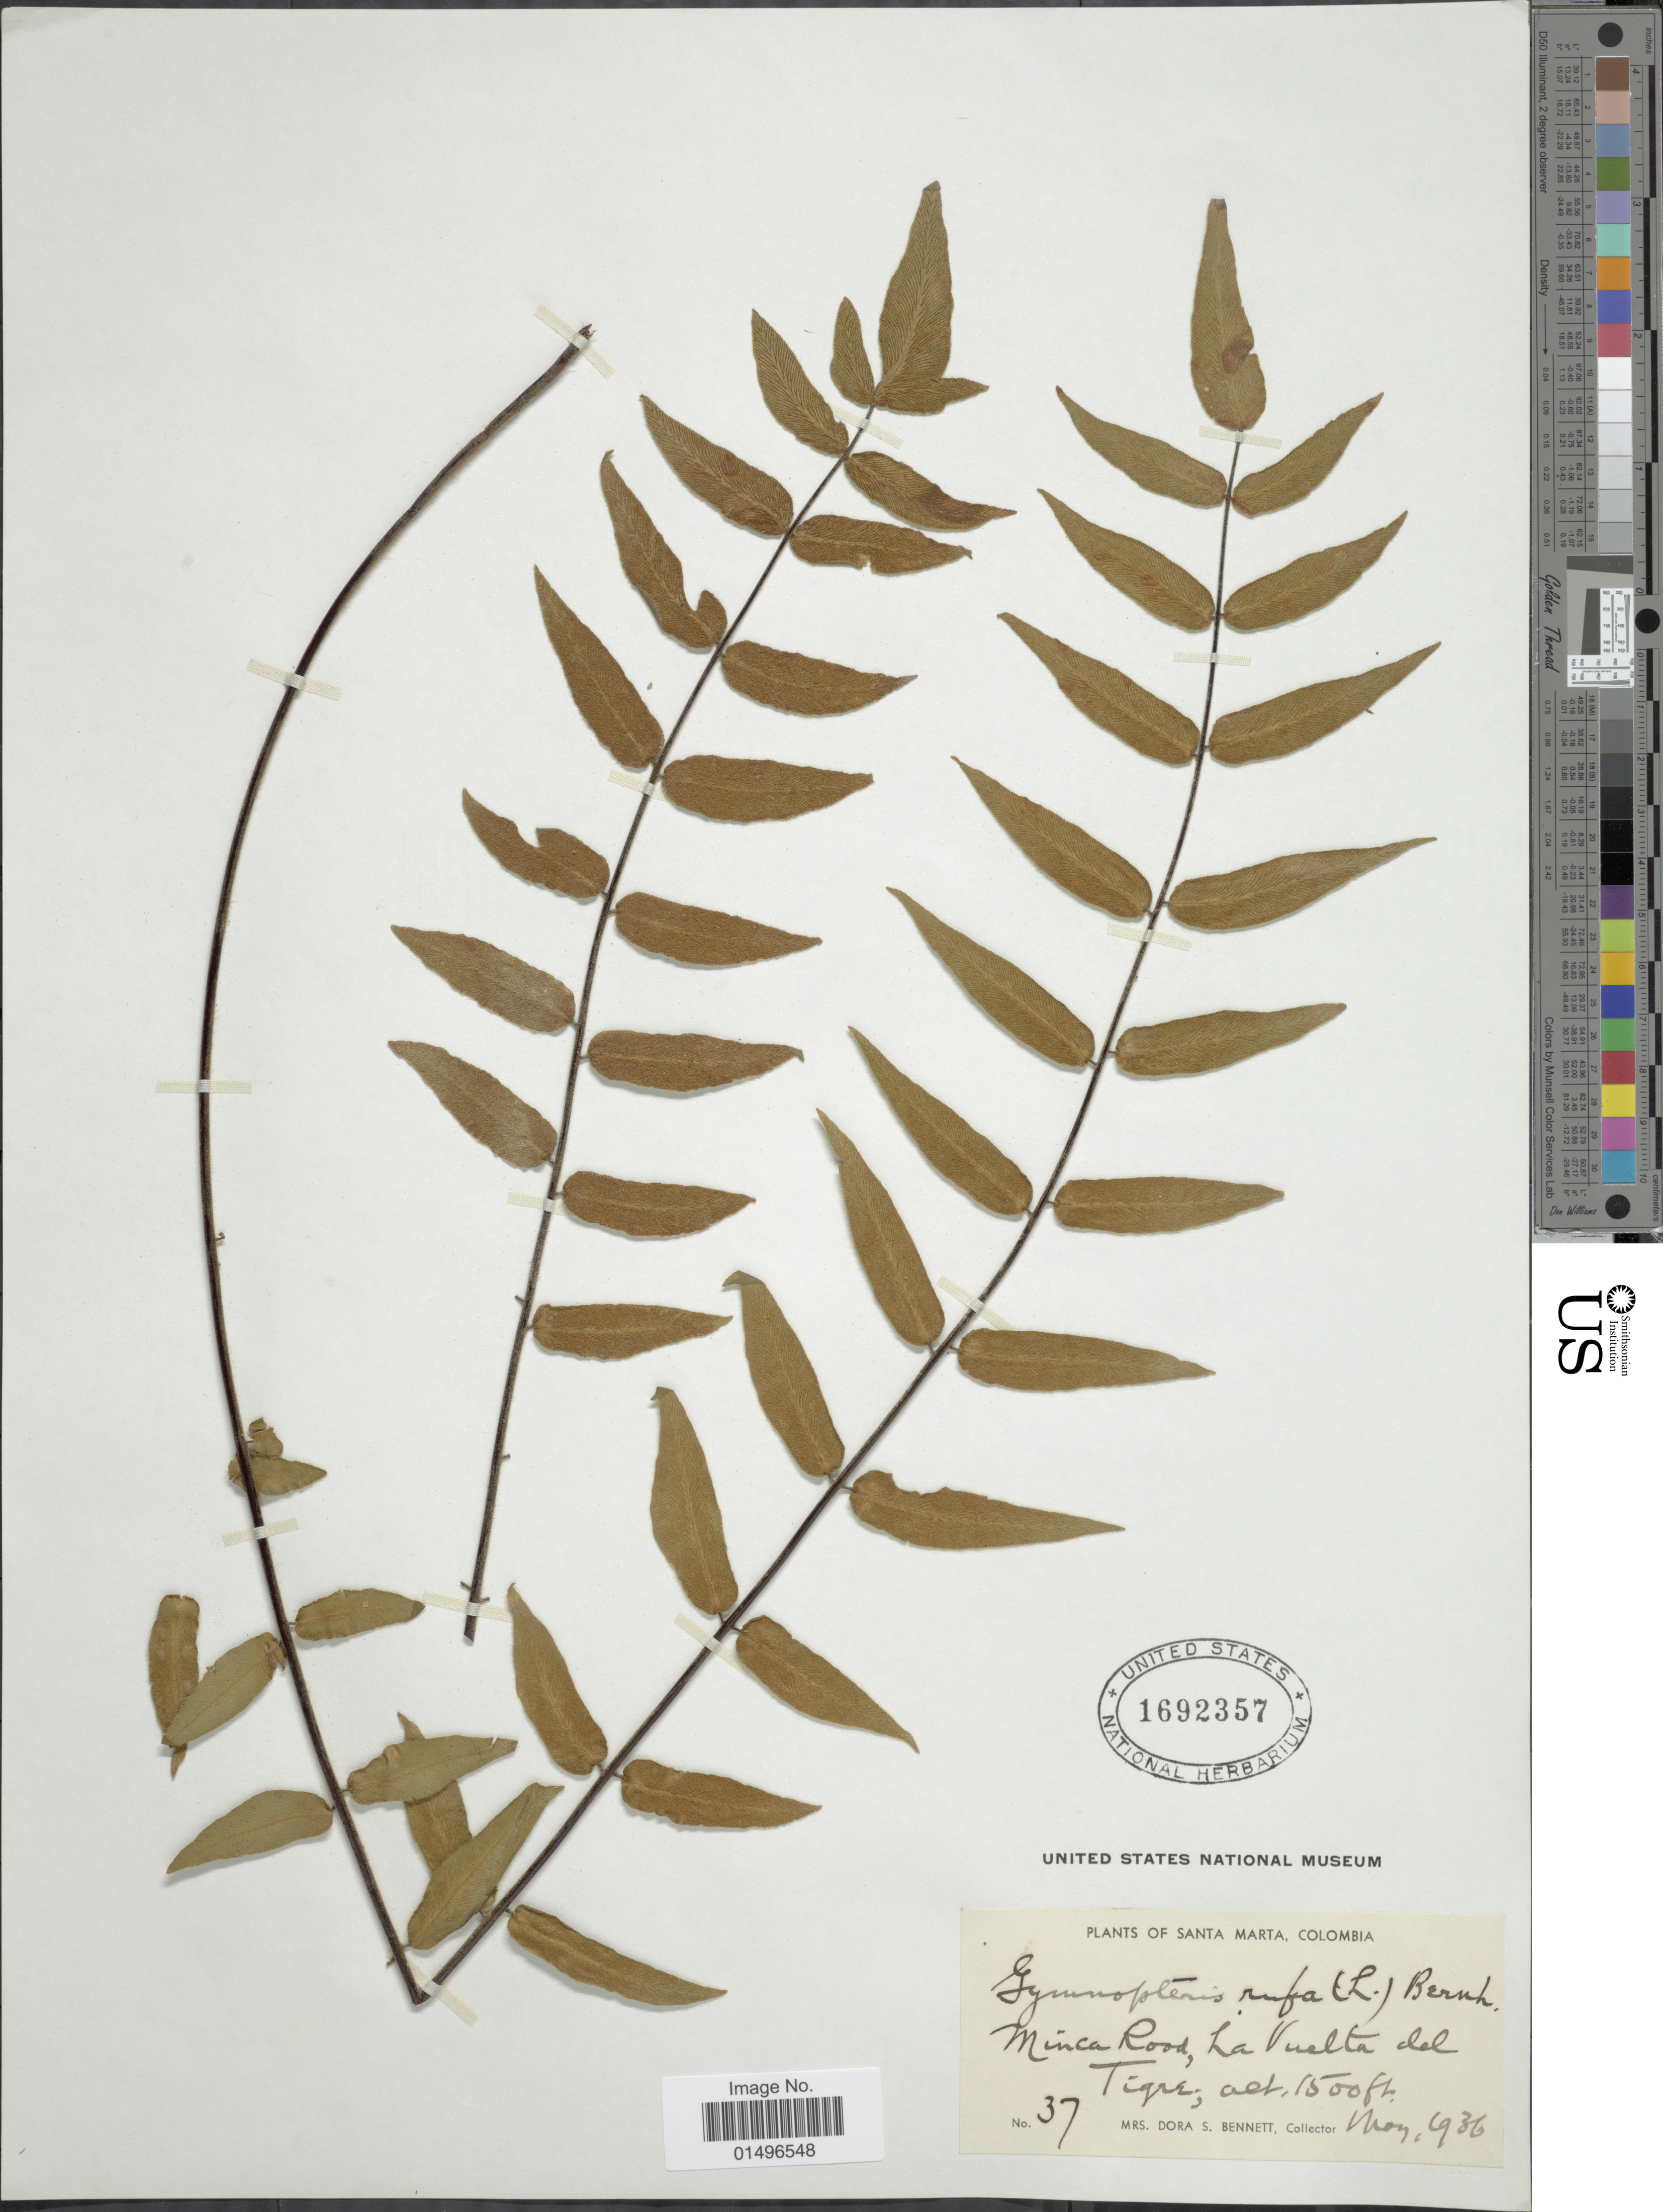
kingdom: Plantae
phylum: Tracheophyta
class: Polypodiopsida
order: Polypodiales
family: Pteridaceae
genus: Hemionitis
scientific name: Hemionitis rufa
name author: (L.) Sw.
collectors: D. Bennett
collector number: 37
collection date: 1936-05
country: Colombia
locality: Santa Marta, Colombia, Minca Road, La Vuelta del Tigre.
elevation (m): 457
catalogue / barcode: US 1692357